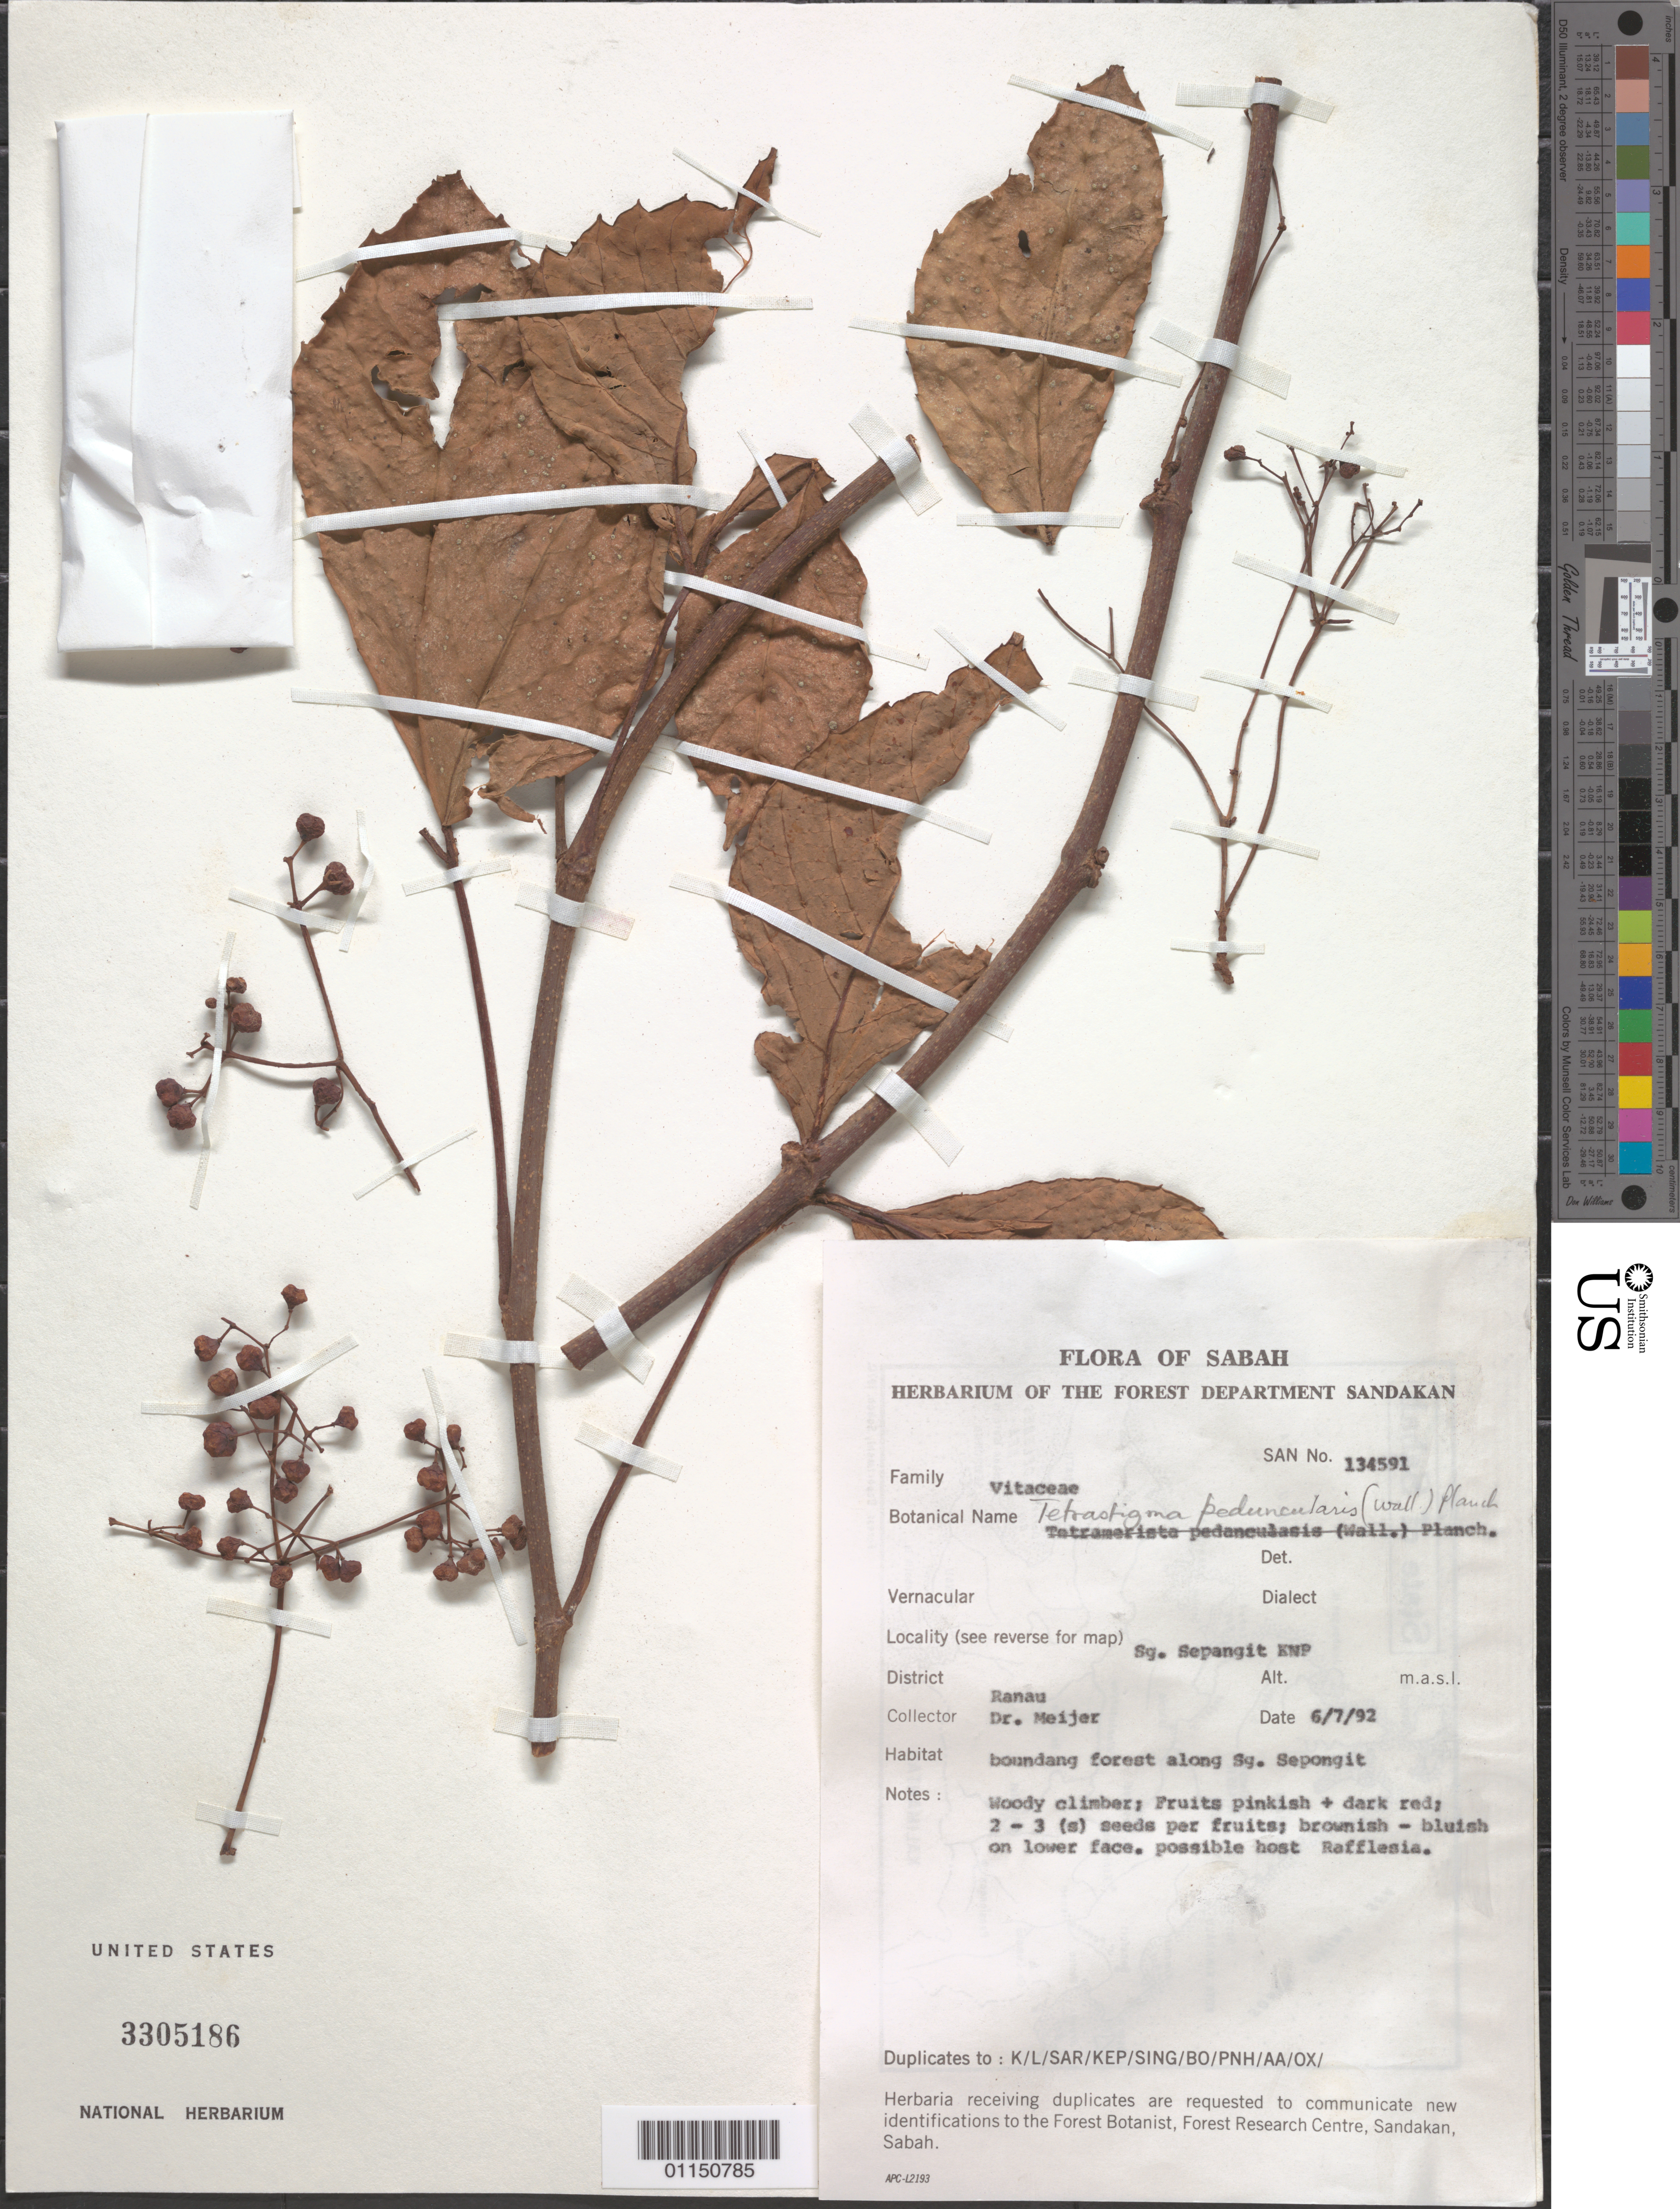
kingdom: Plantae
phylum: Tracheophyta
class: Magnoliopsida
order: Vitales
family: Vitaceae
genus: Tetrastigma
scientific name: Tetrastigma pedunculare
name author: (Wall. ex M.A. Lawson) Planch.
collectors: -- Meijer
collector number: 134591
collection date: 1992-06-07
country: Malaysia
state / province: Sabah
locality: Sg. Sepangit KNP.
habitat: Boundang forest. Woody climber.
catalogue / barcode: US 3305186